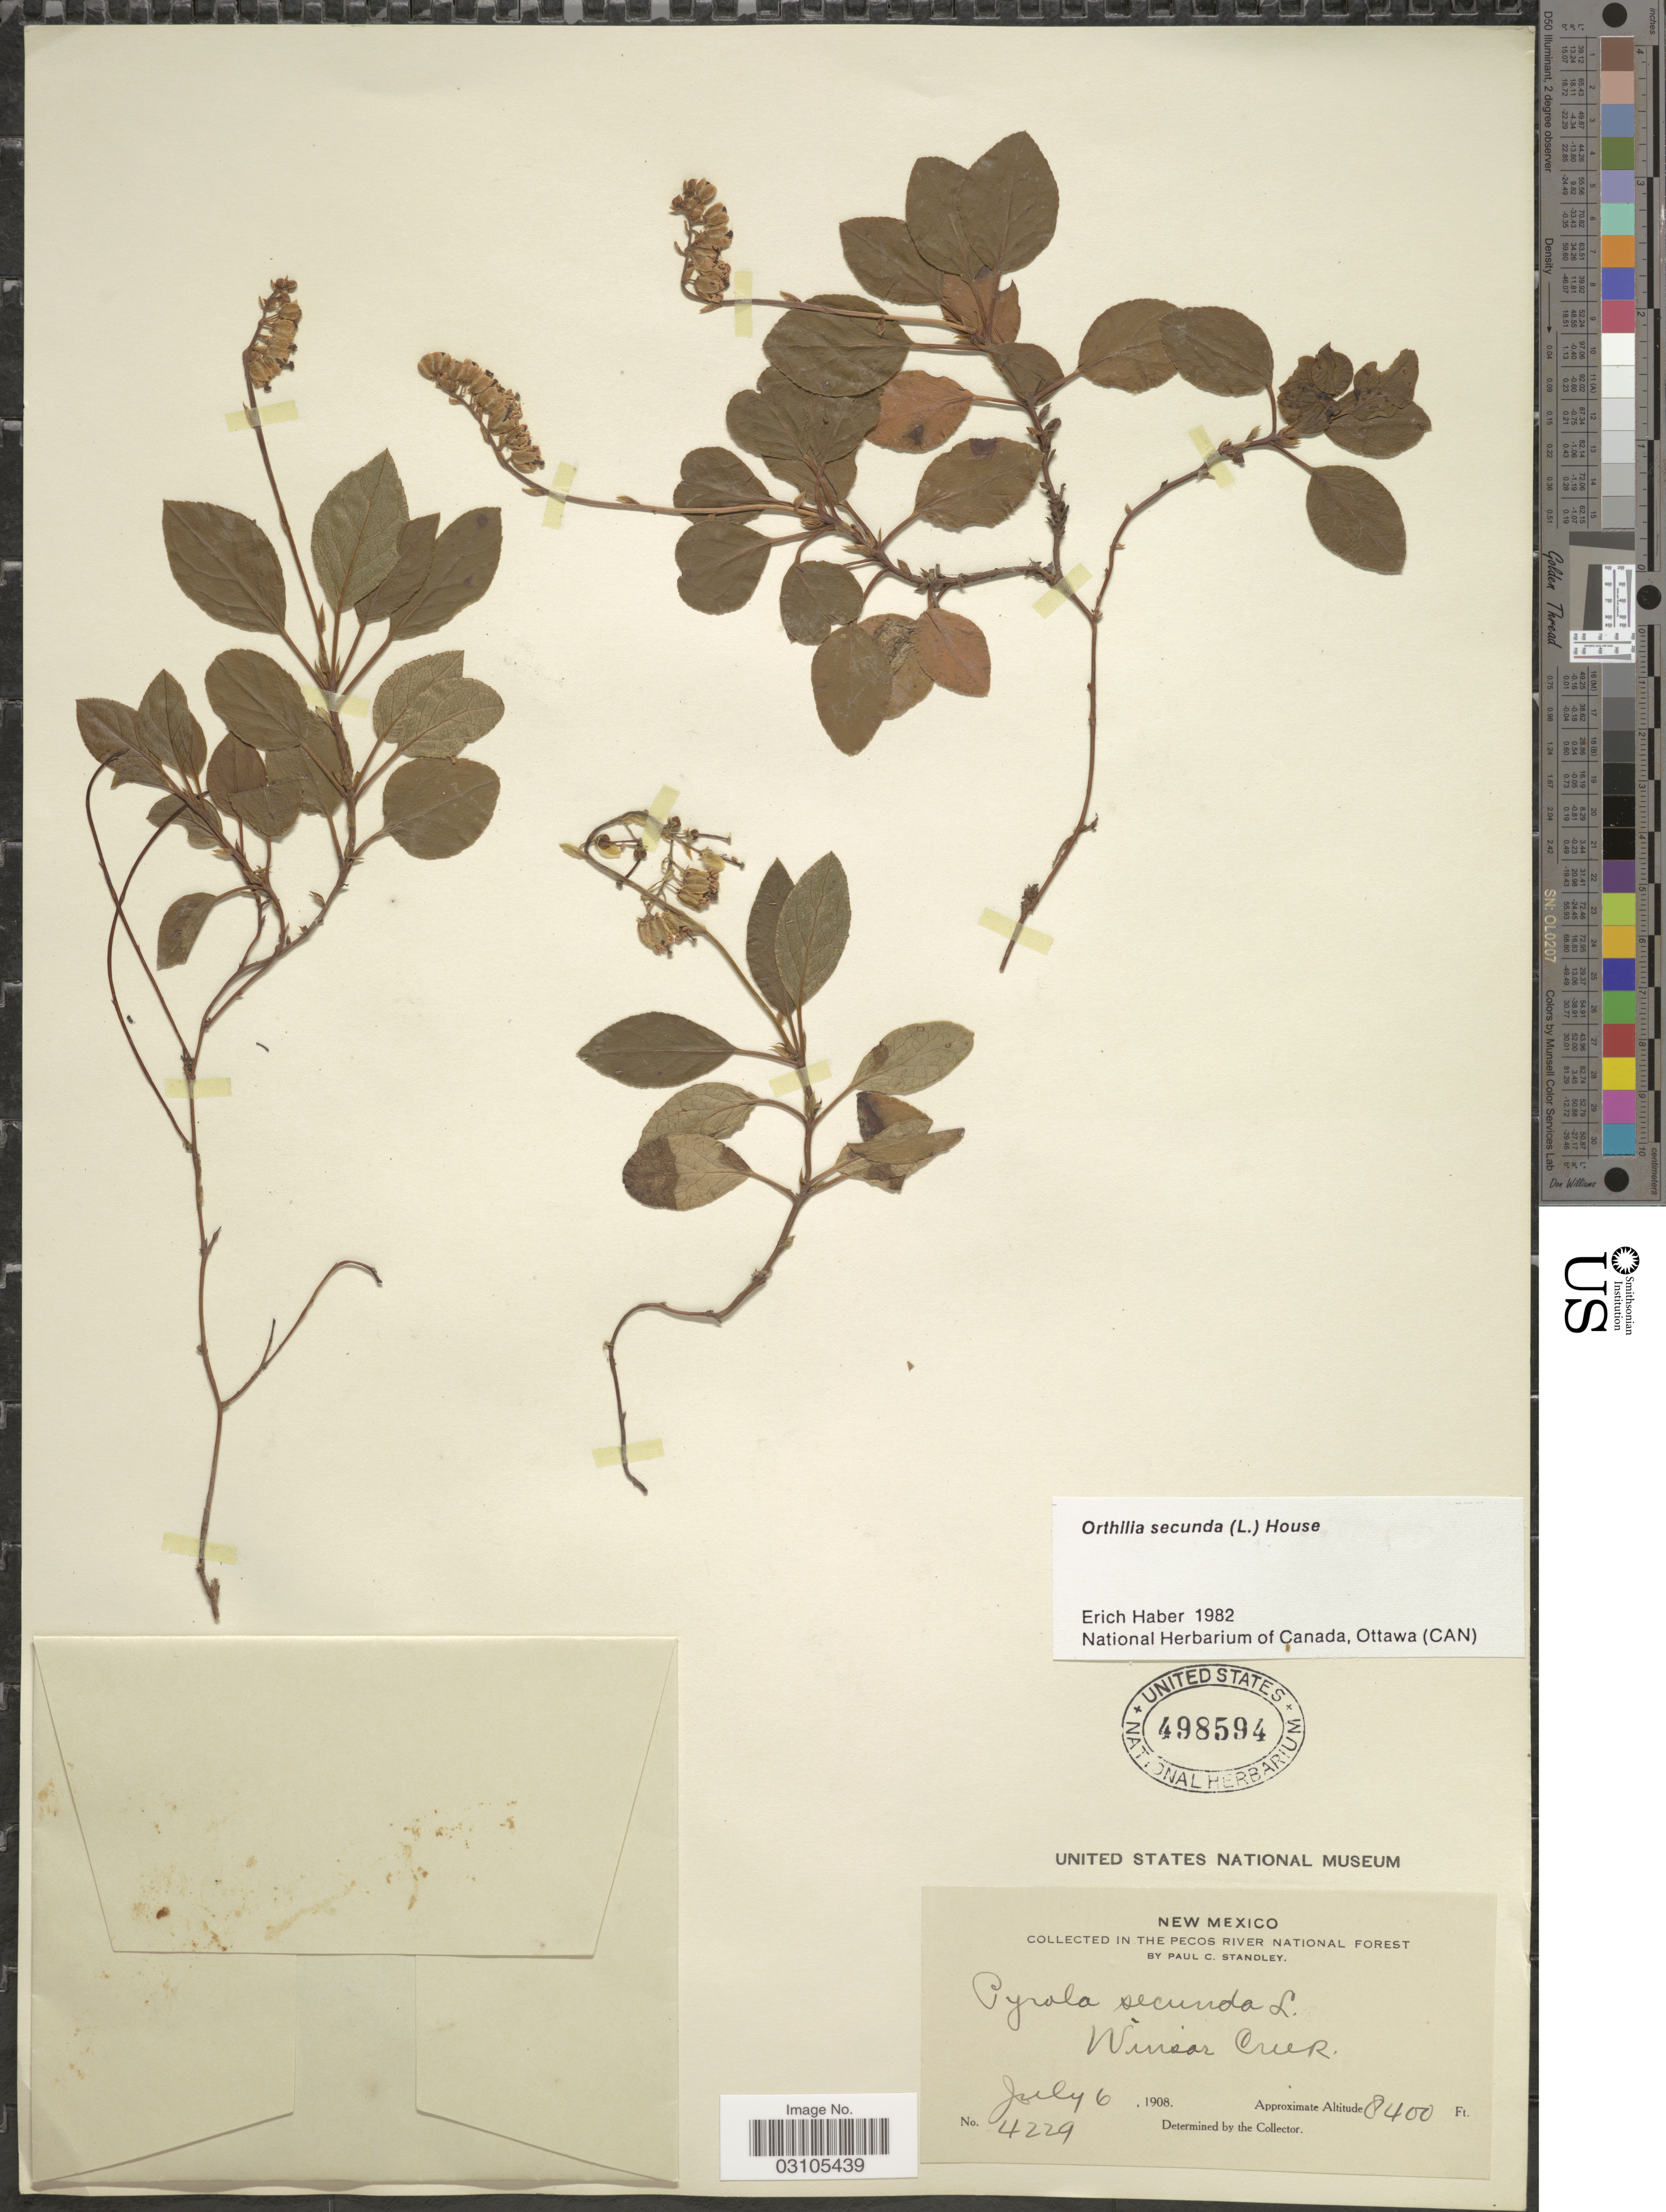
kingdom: Plantae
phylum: Tracheophyta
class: Magnoliopsida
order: Ericales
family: Ericaceae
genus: Orthilia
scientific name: Orthilia secunda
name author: (L.) House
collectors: P. C. Standley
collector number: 4229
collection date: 1908-07-06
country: United States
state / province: New Mexico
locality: The Pecos River National Forest. Winsor Creek.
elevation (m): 2560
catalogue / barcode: US 498594